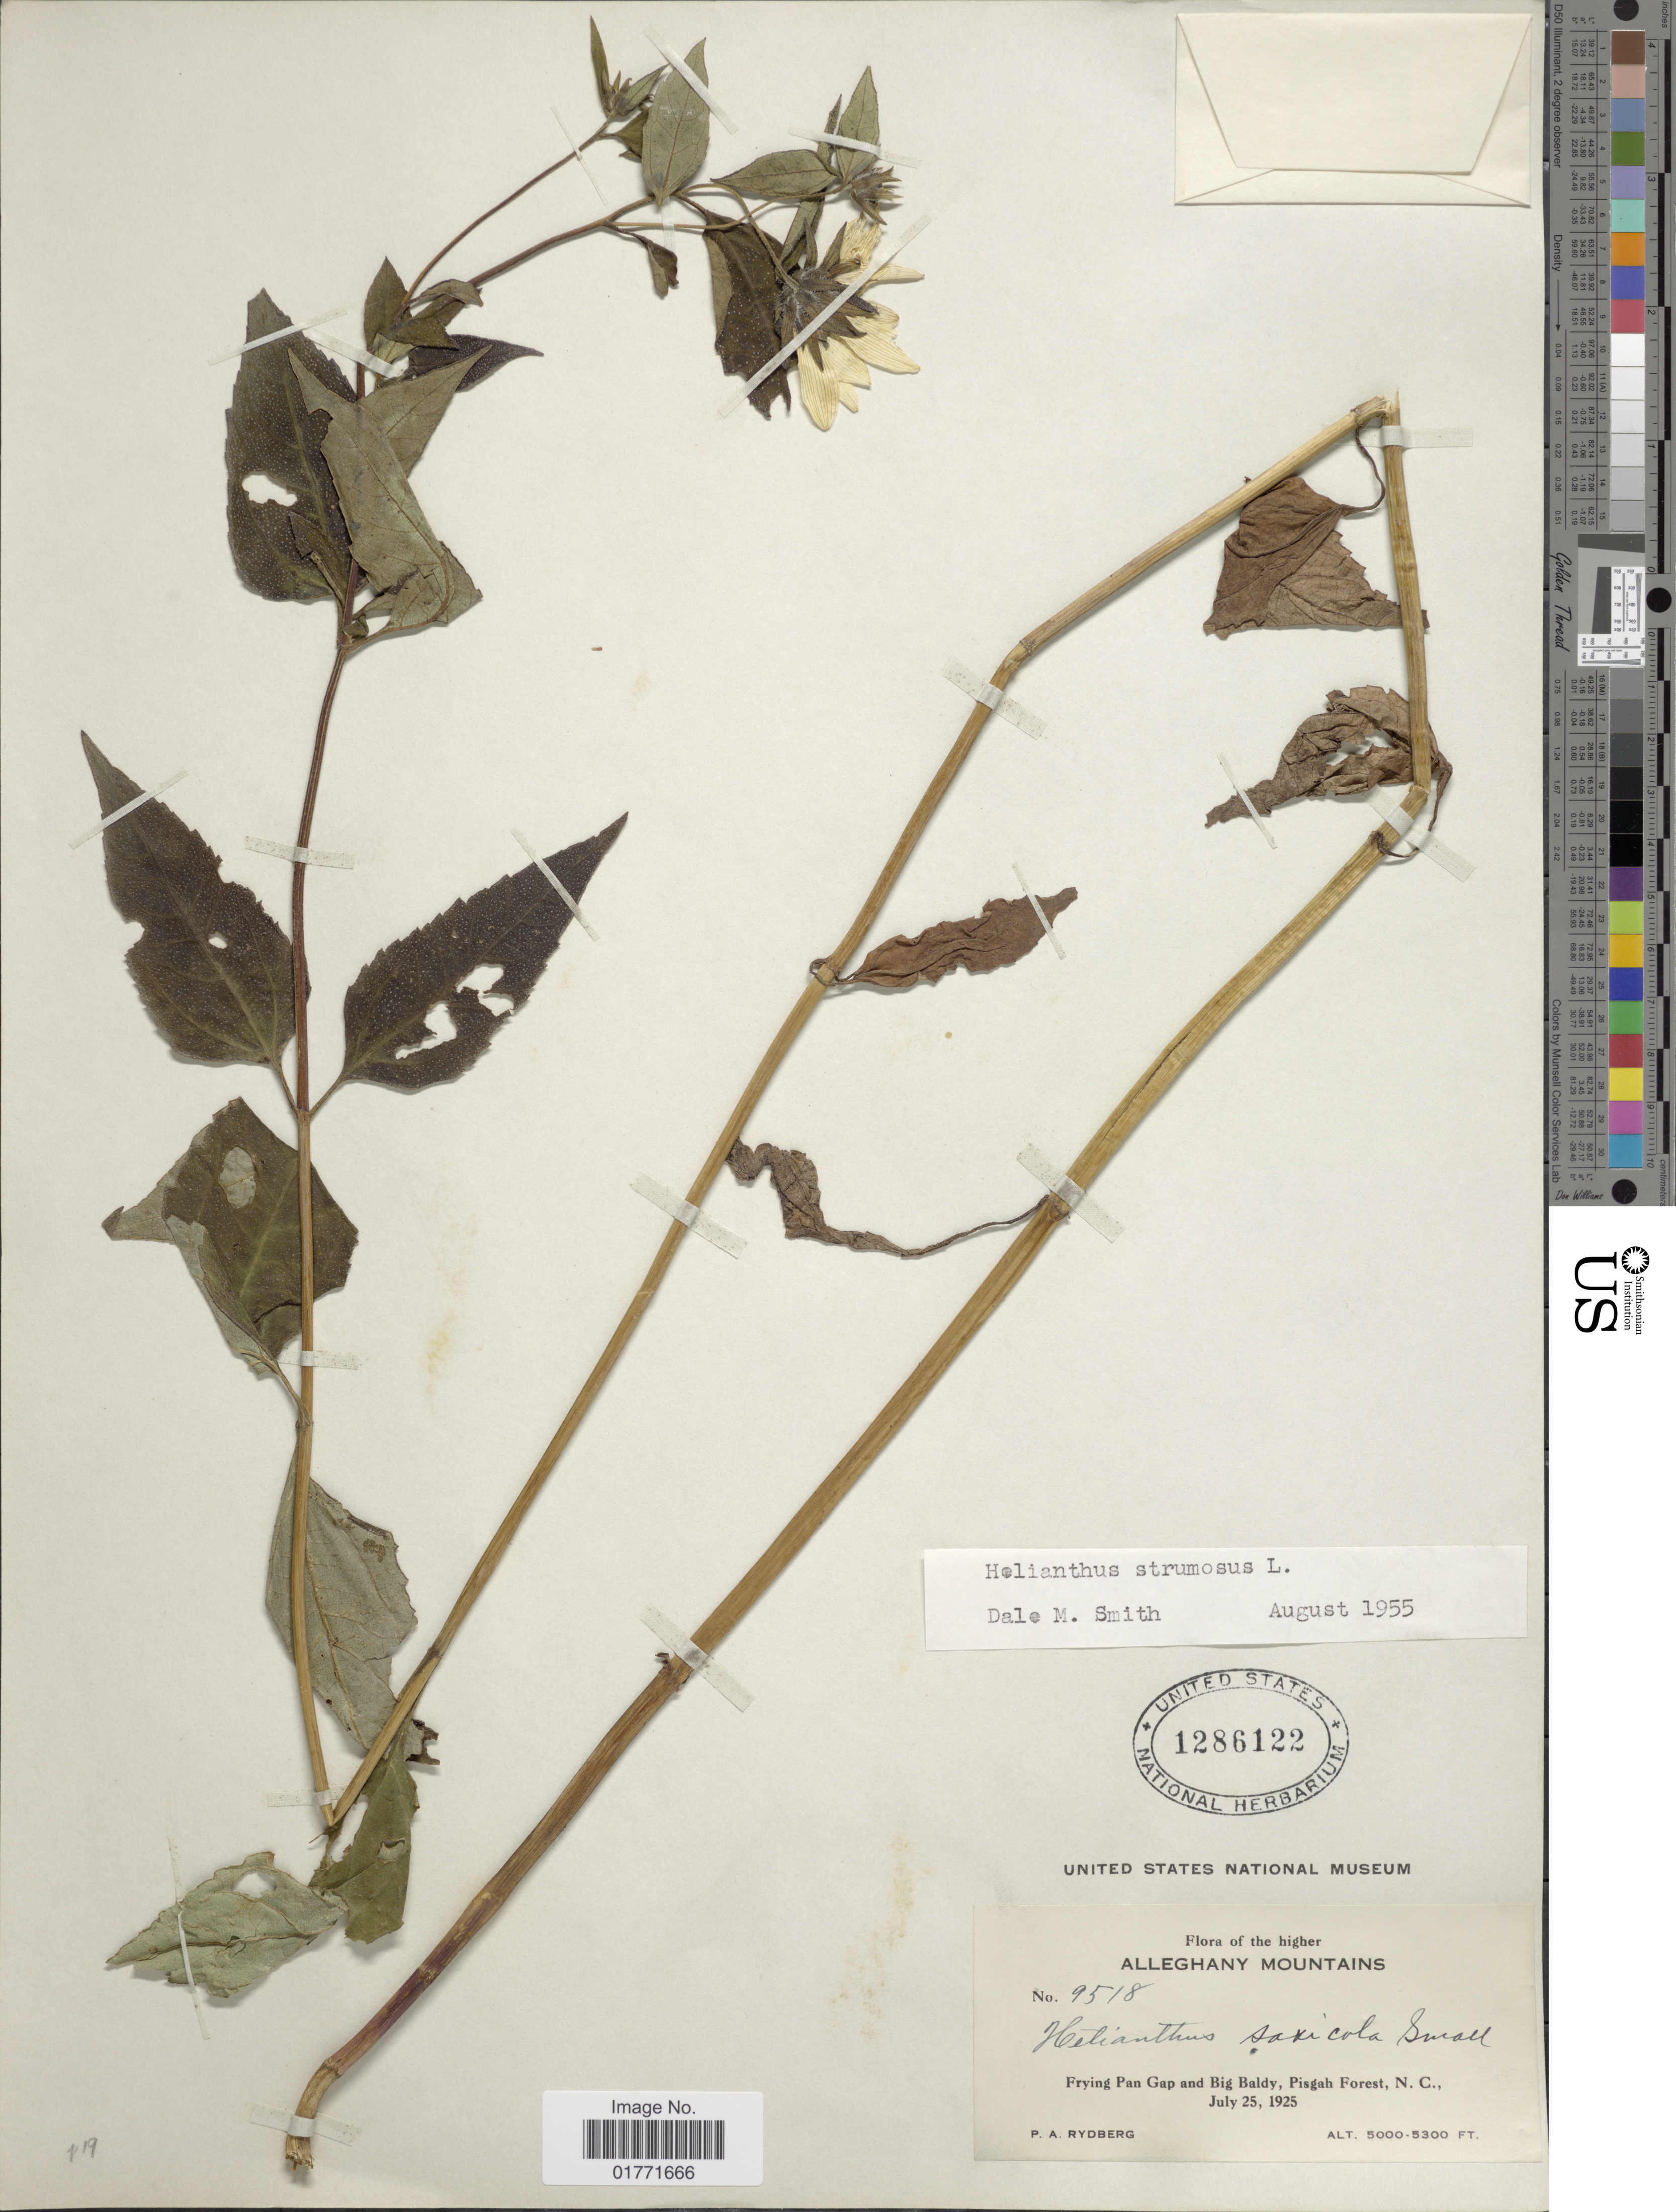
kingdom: Plantae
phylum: Tracheophyta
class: Magnoliopsida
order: Asterales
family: Asteraceae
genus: Helianthus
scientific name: Helianthus strumosus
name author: L.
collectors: P. A. Rydberg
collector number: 9518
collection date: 1925-07-25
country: United States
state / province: North Carolina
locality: Frying Pan Gap and Big Baldy, Pisgah Forest, N.C.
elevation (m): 1524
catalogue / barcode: US 1286122